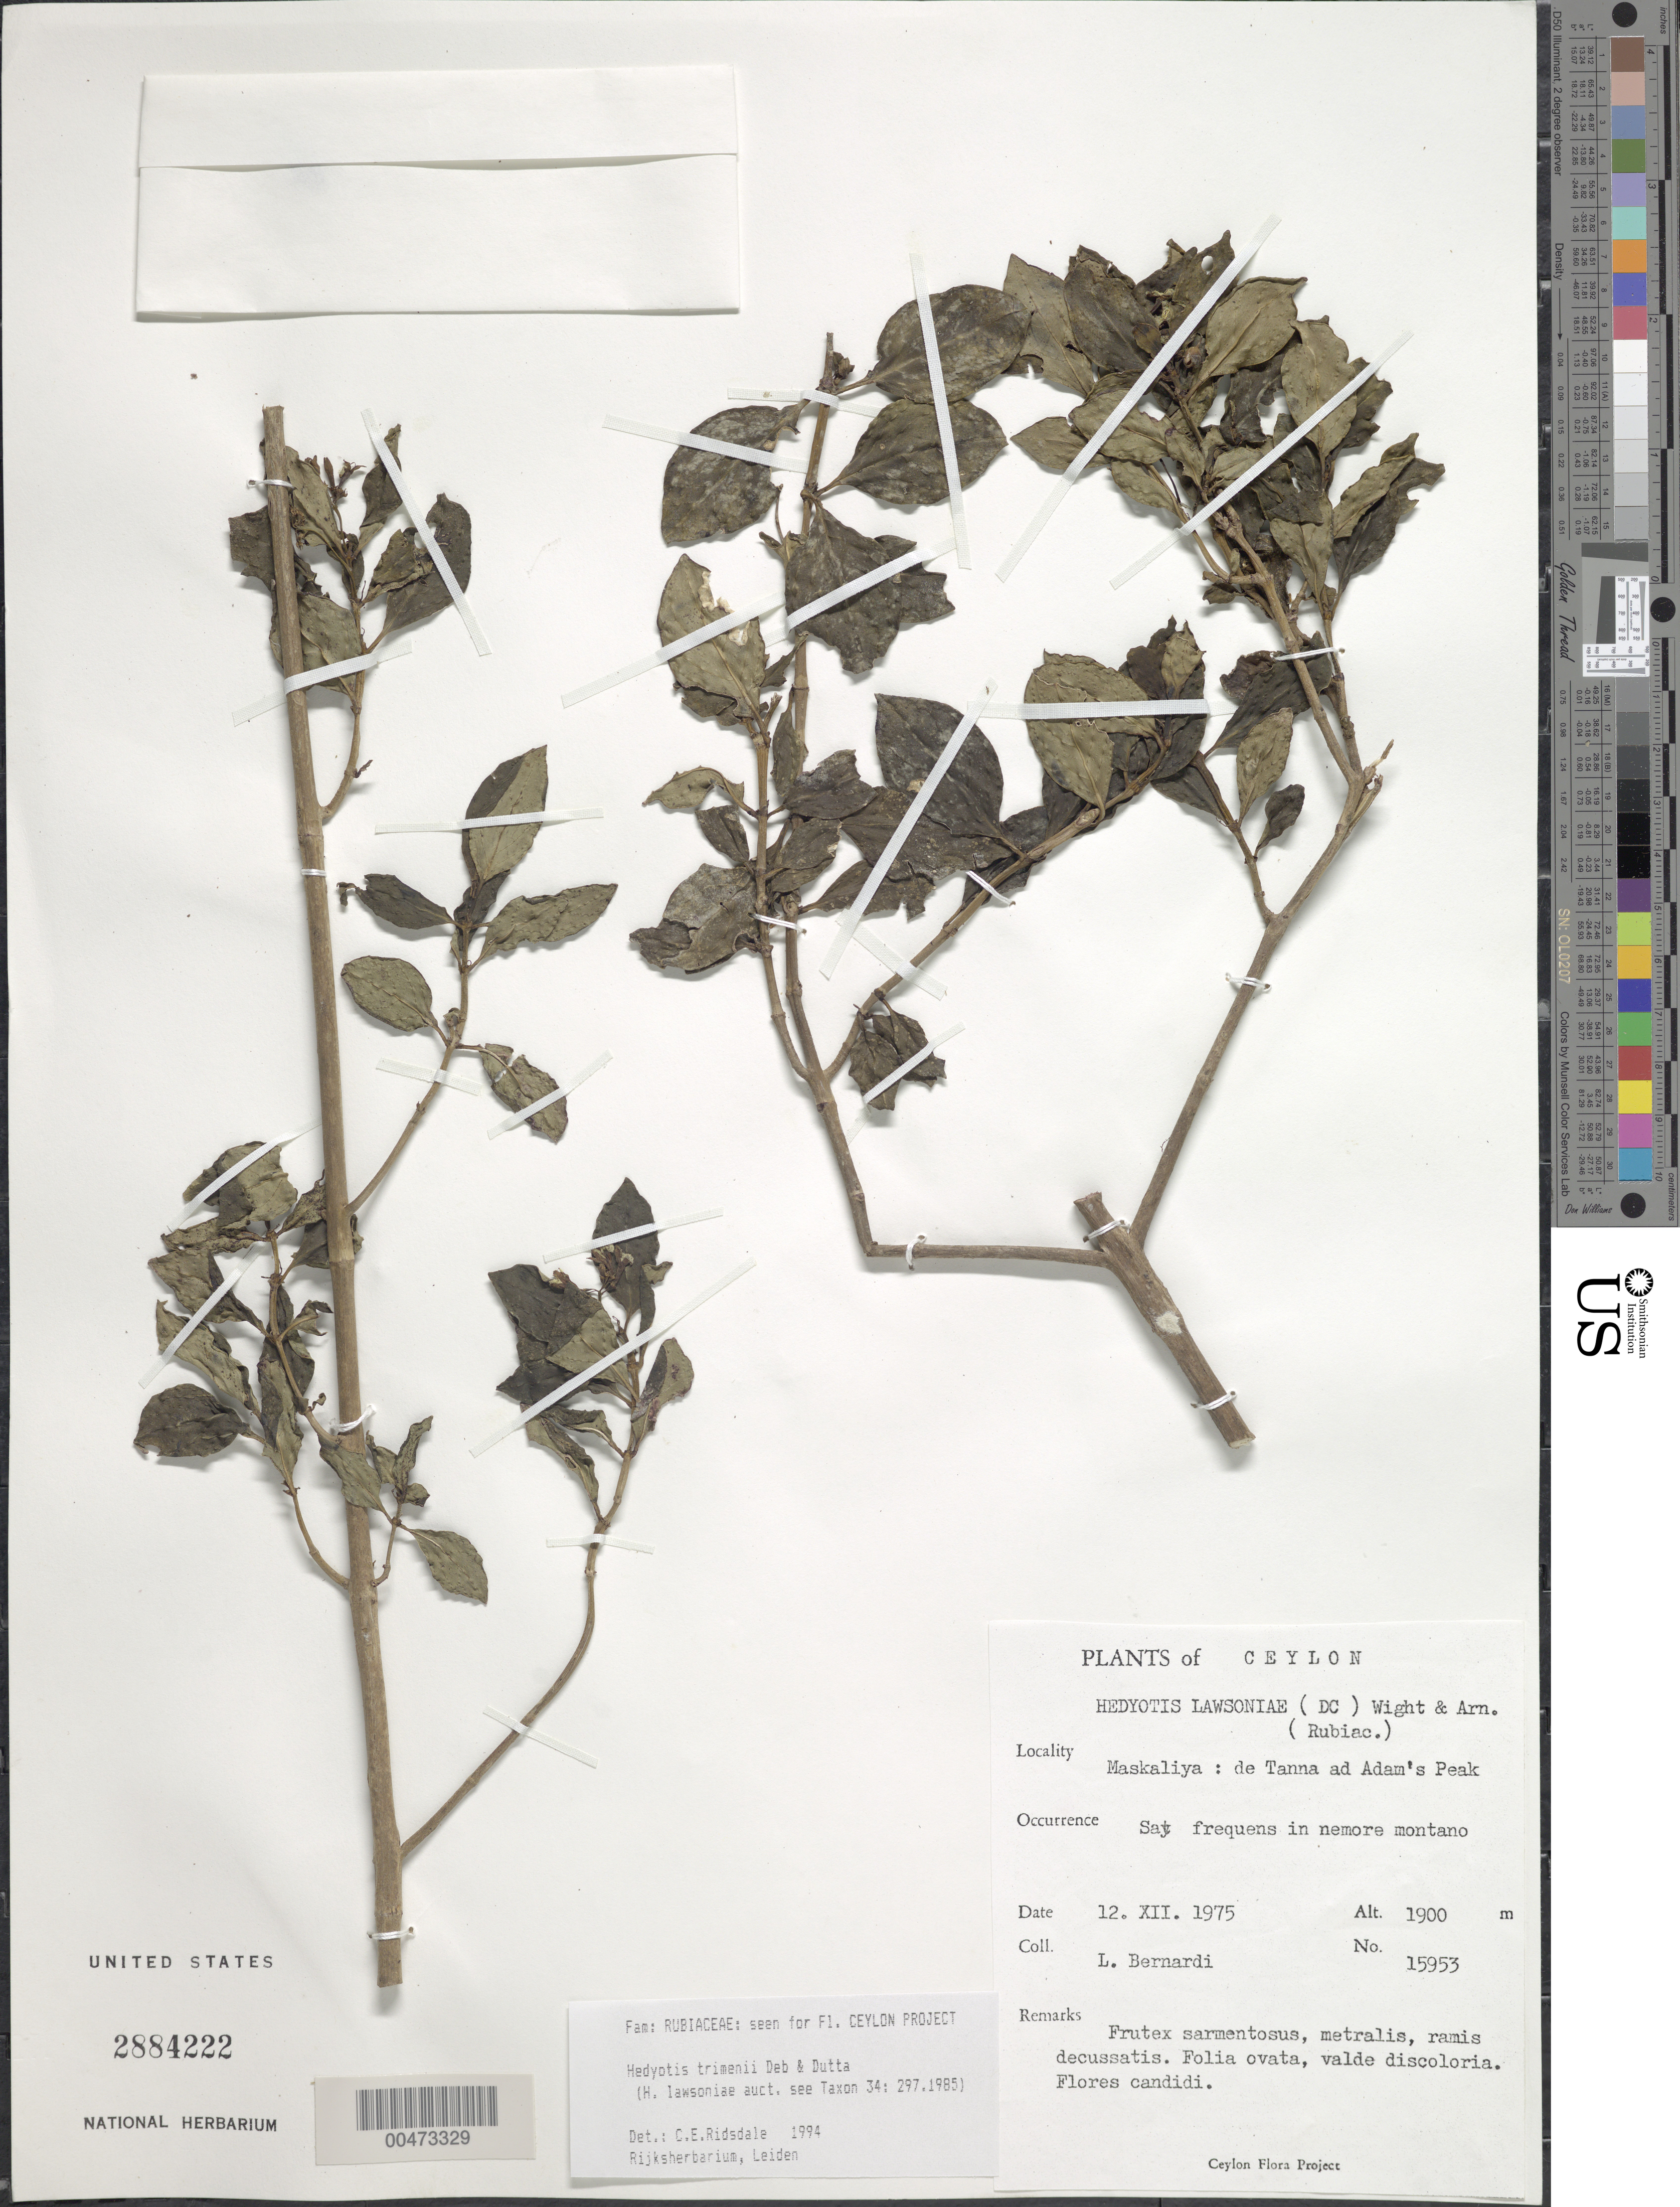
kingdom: Plantae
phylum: Tracheophyta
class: Magnoliopsida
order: Gentianales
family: Rubiaceae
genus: Hedyotis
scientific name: Hedyotis trimenii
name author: Deb & R. Dutta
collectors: L. Bernardi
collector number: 15953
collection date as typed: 12 Dec 1975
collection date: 1975-12-12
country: Sri Lanka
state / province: Central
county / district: Kandy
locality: Maskaliya, de Tanna ad Adam's Peak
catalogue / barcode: US 2884222